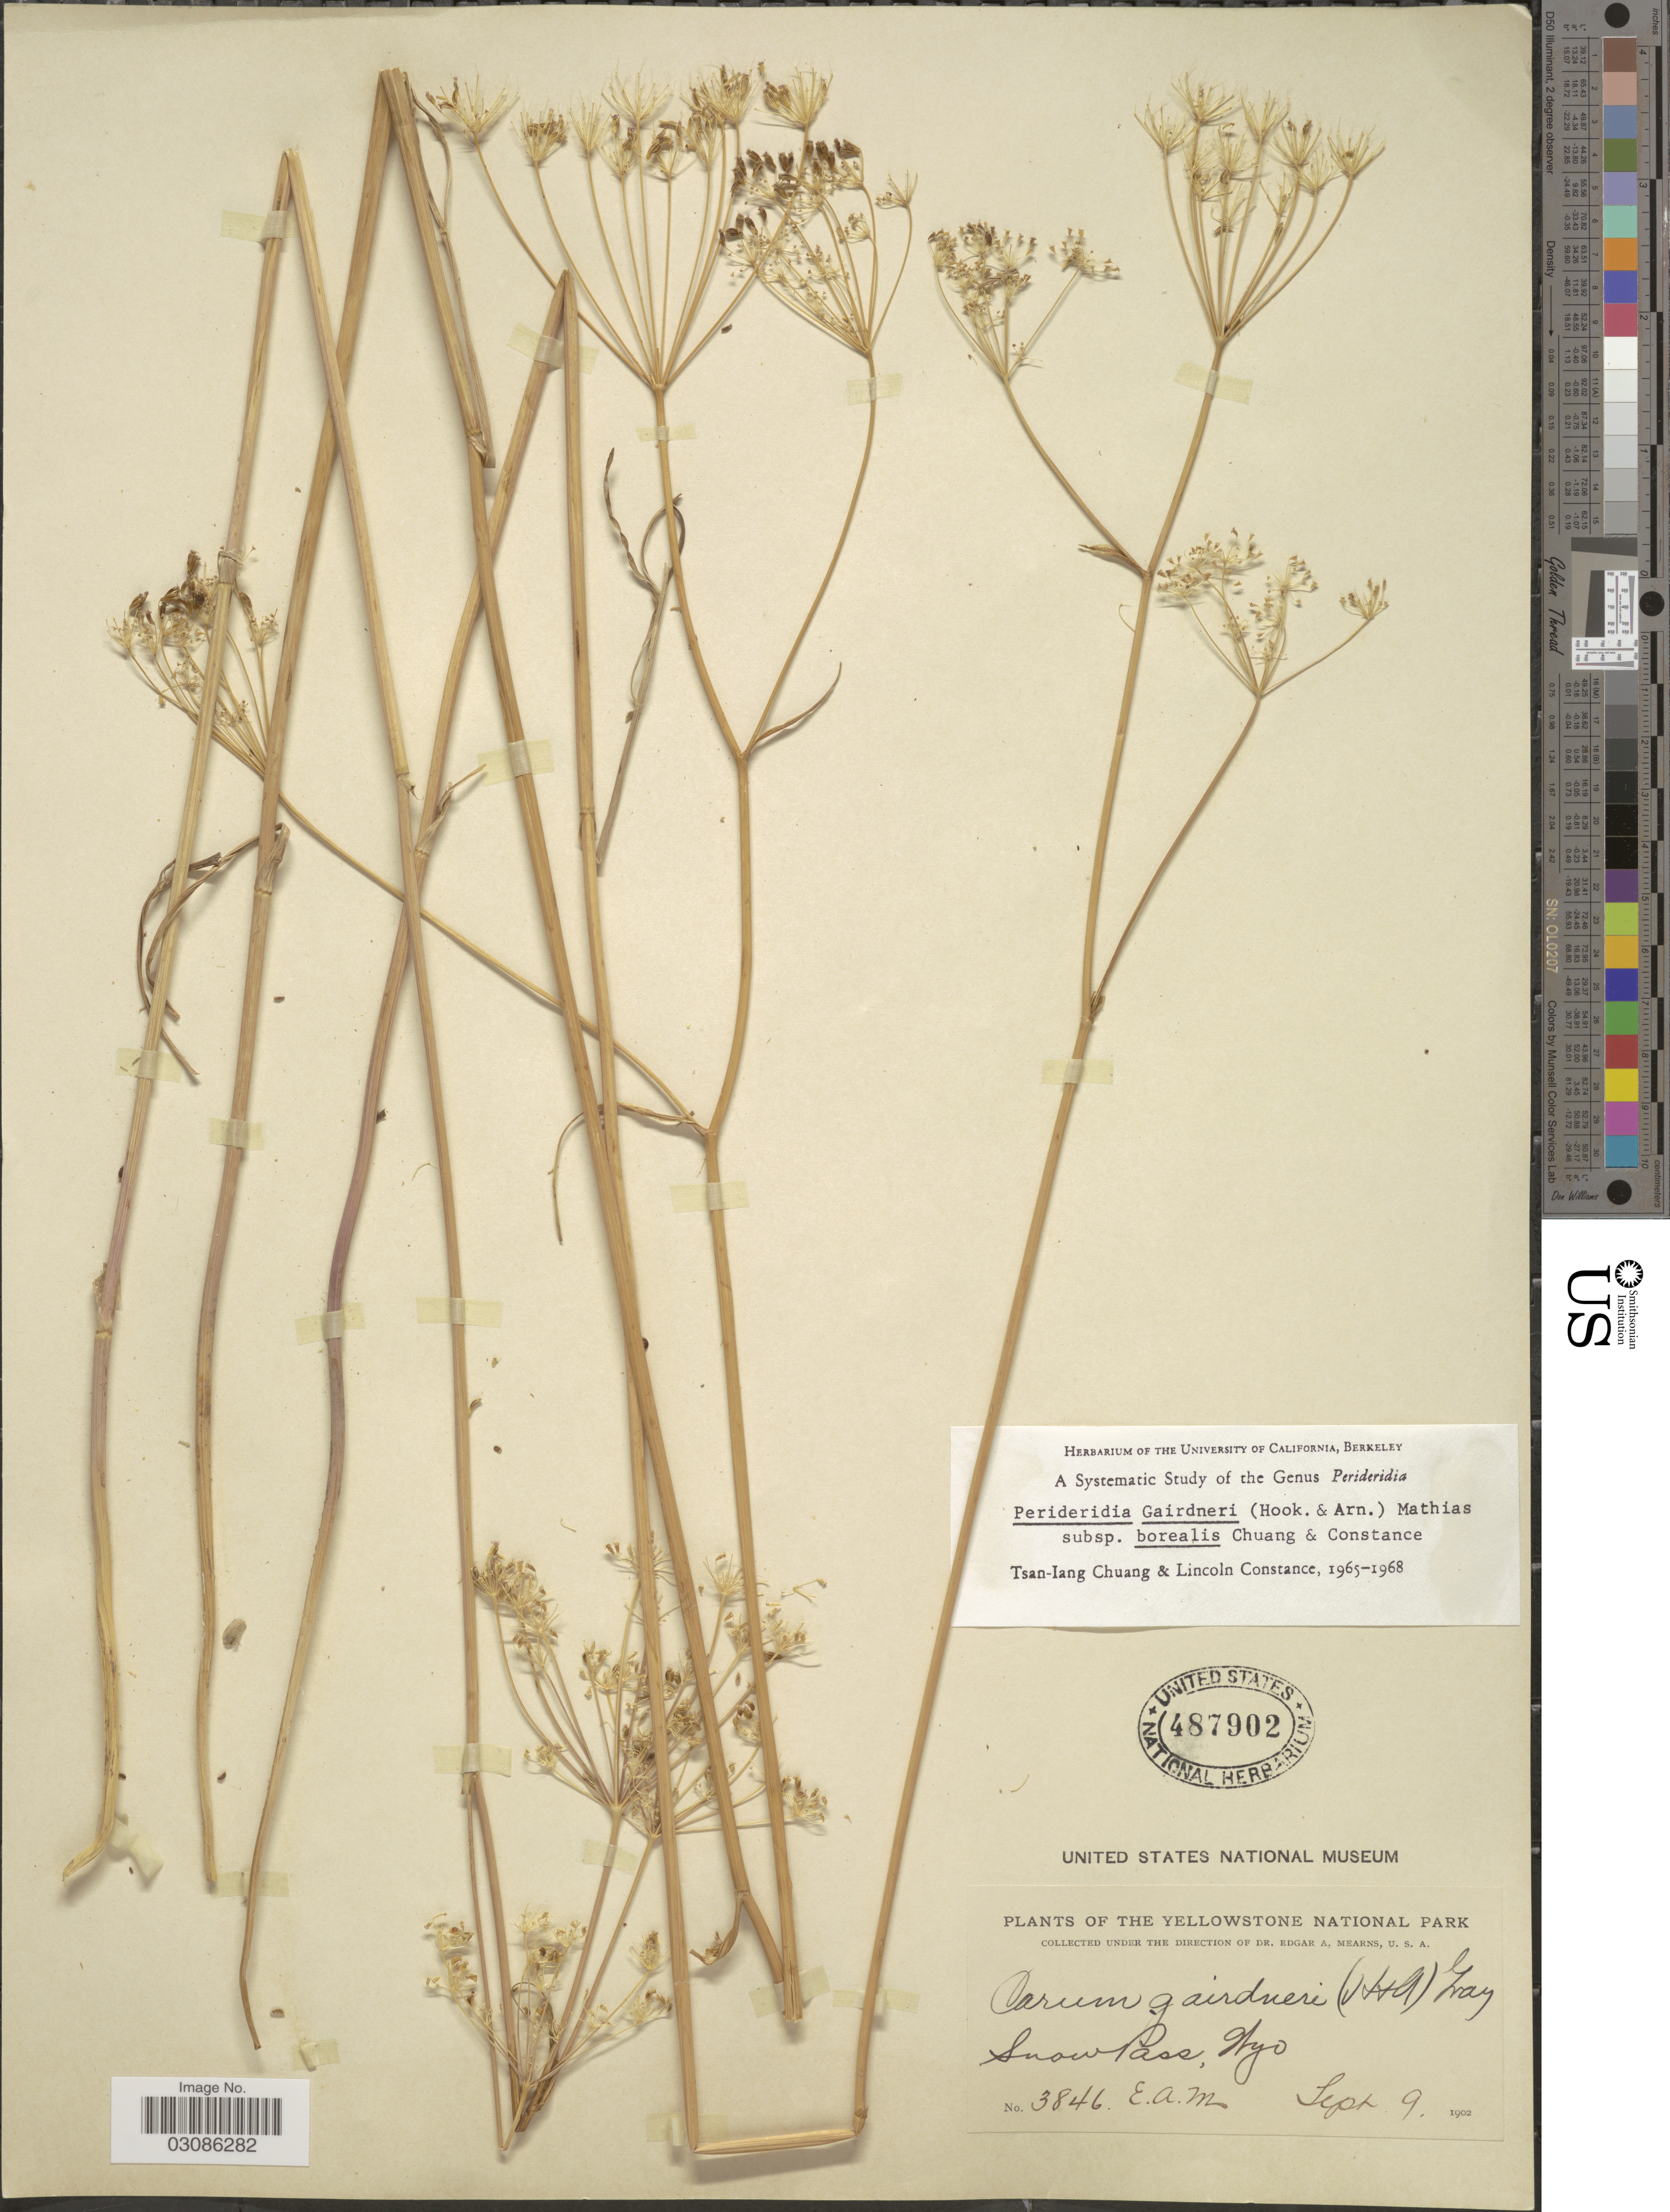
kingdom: Plantae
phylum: Tracheophyta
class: Magnoliopsida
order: Apiales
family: Apiaceae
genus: Perideridia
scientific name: Perideridia gairdneri subsp. borealis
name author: T.I. Chuang & Constance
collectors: E. A. Mearns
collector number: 3846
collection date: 1902-09-09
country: United States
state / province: Wyoming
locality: The Yellowstone National Park, Snow Pass.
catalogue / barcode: US 487902